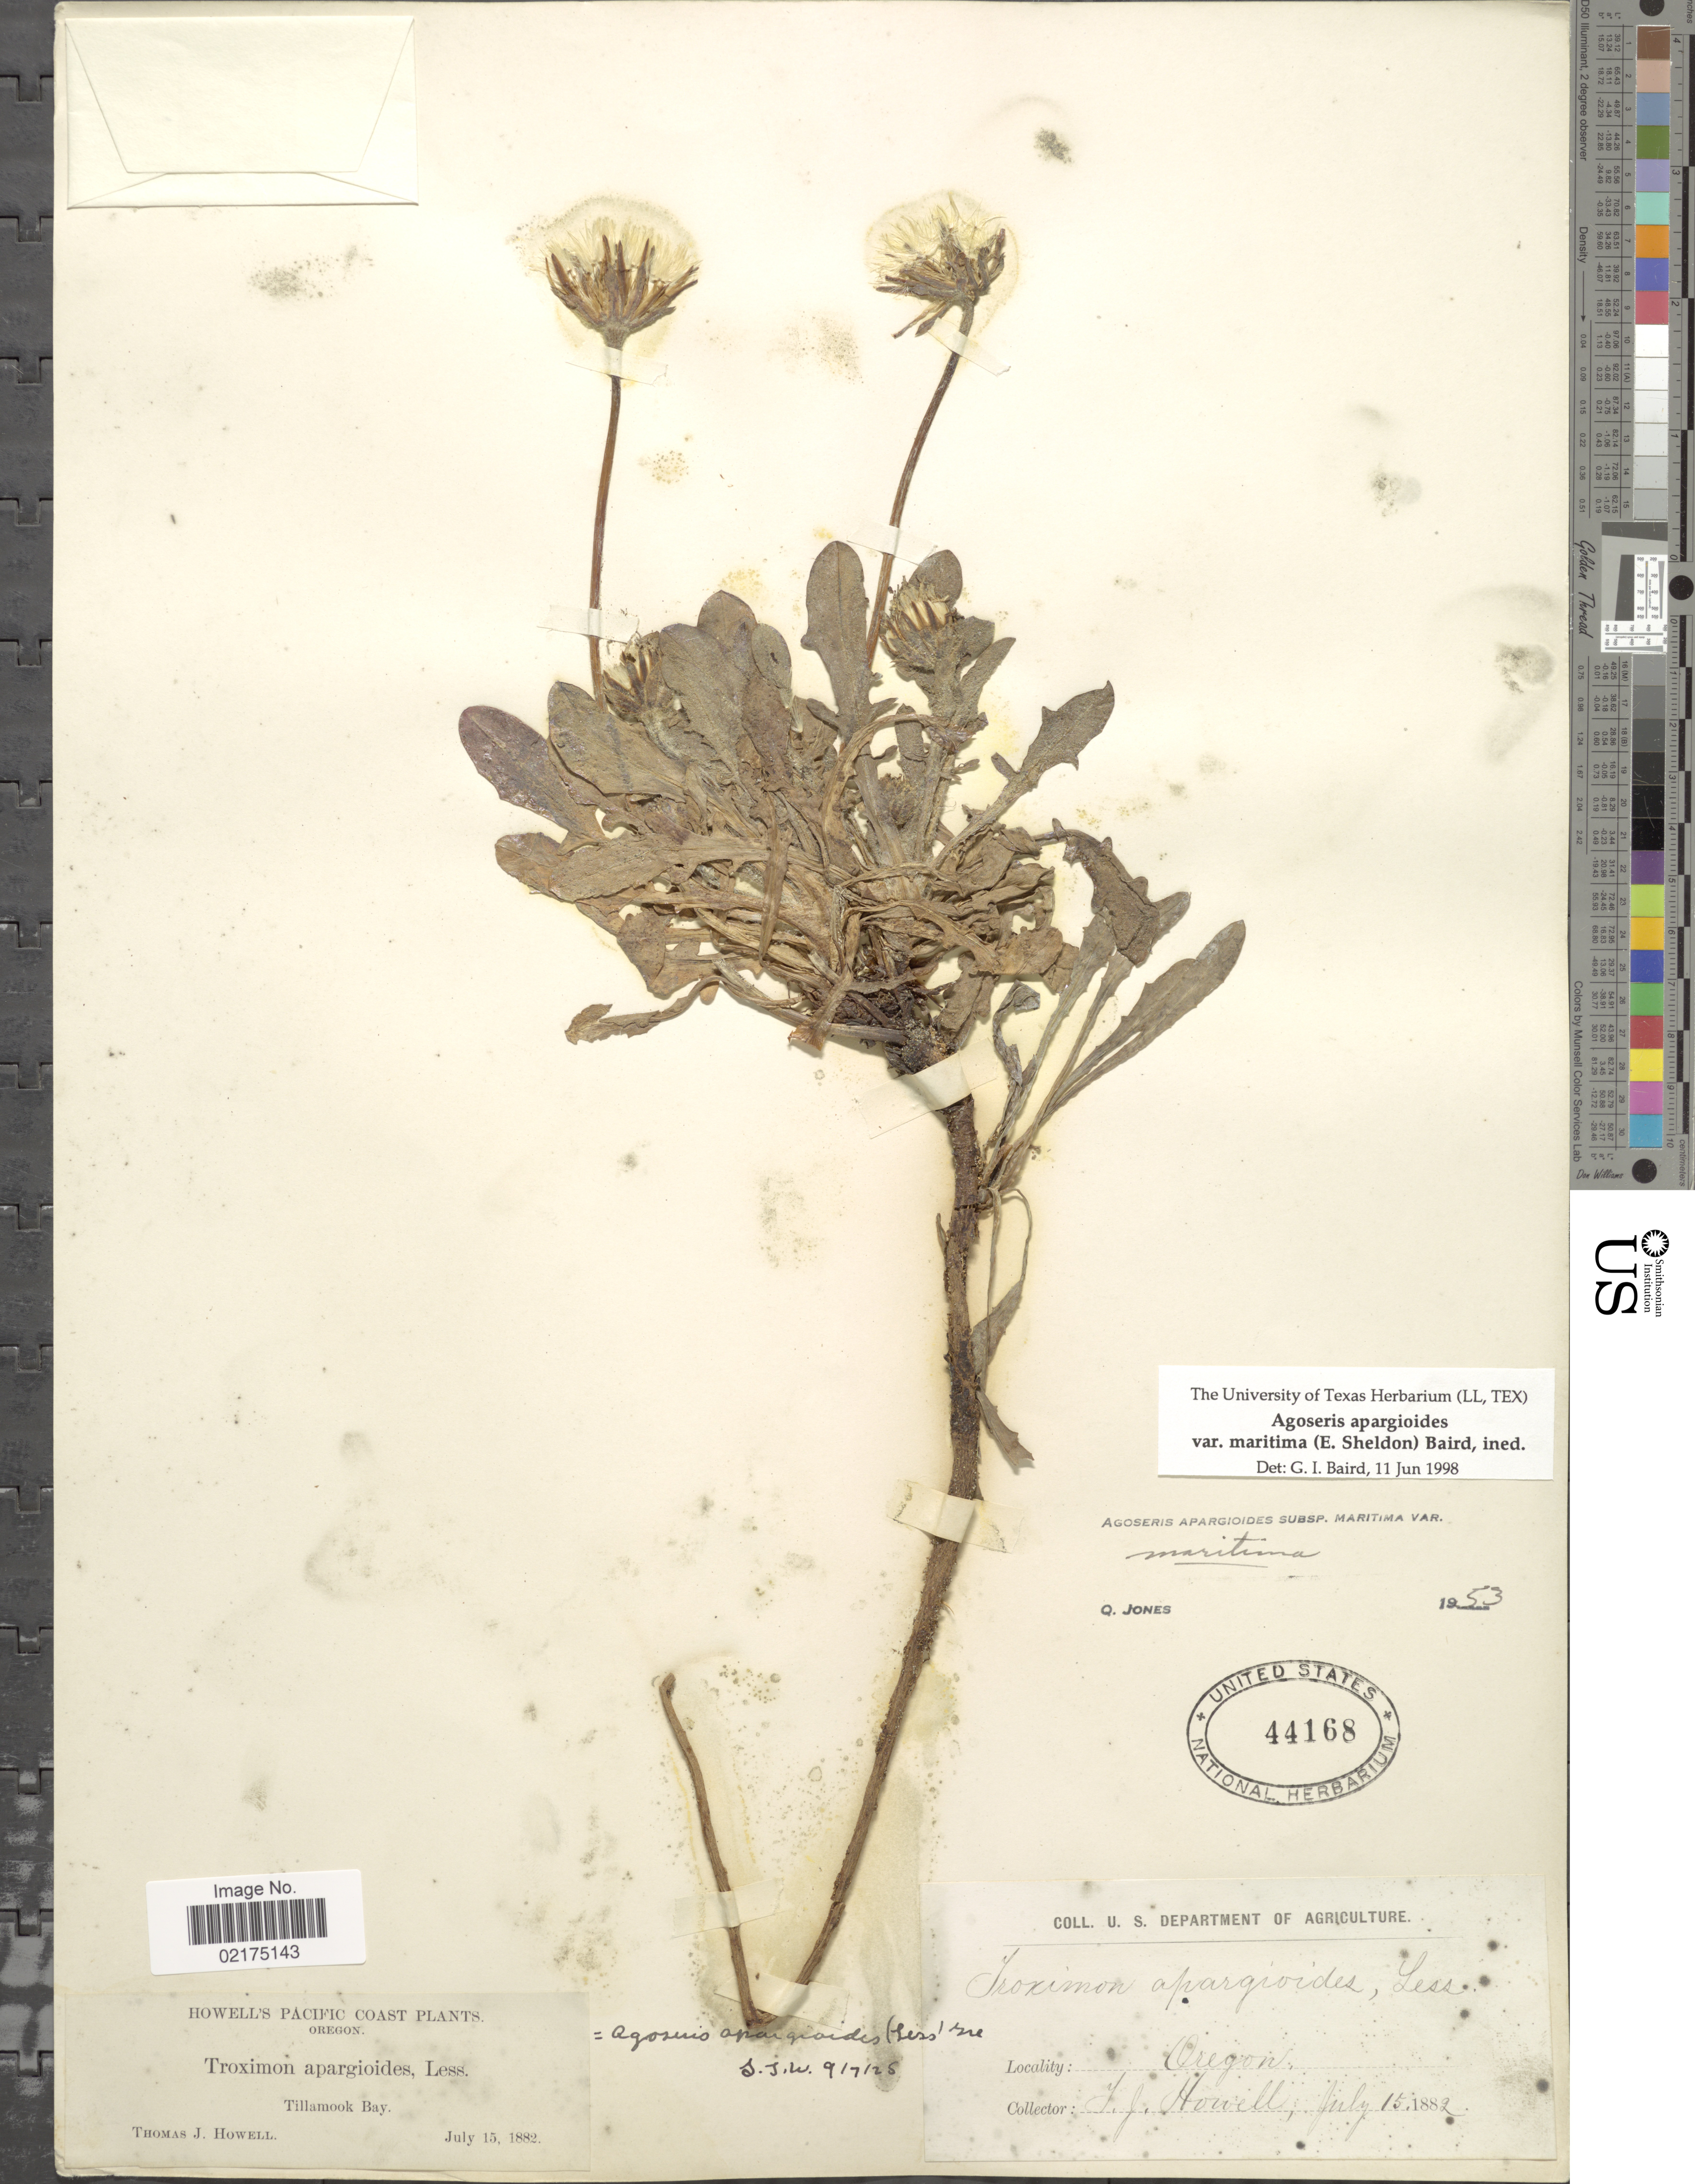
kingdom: Plantae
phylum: Tracheophyta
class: Magnoliopsida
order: Asterales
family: Asteraceae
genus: Agoseris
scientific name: Agoseris apargioides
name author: (Less.) Greene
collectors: T. J. Howell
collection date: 1882-07-15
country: United States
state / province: Oregon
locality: Pacific Coast, Tillamook Bay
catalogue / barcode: US 44168